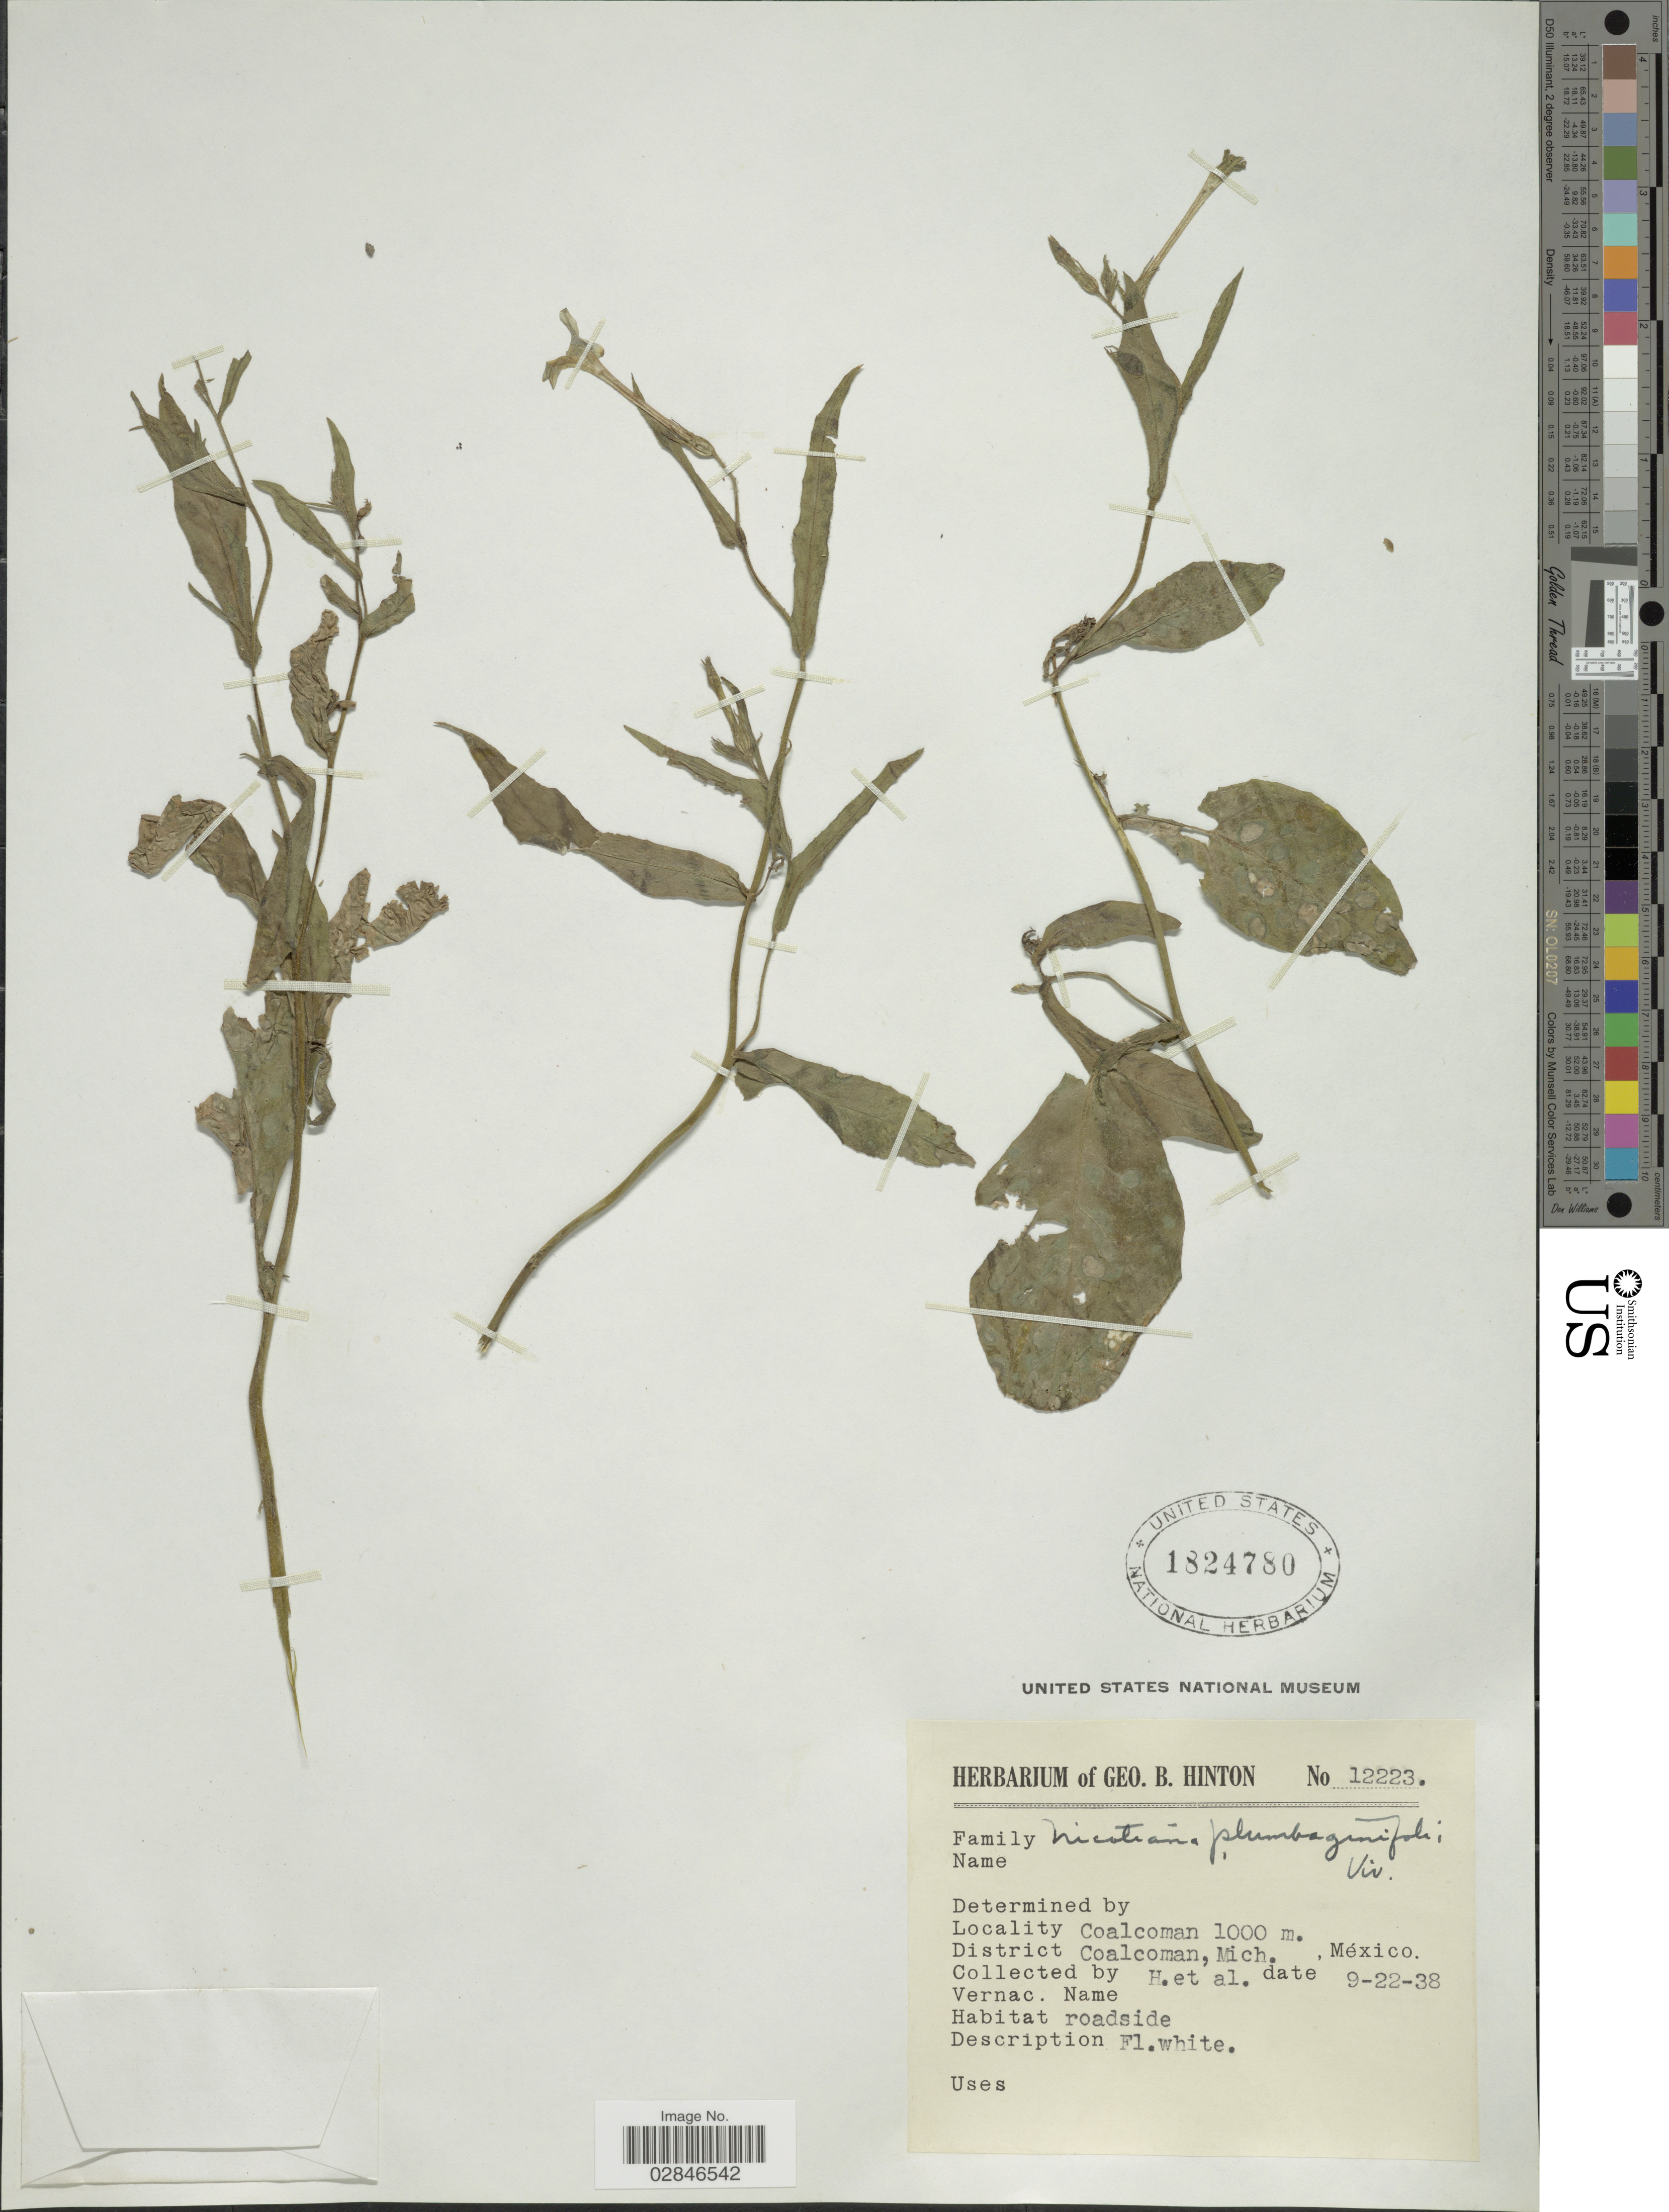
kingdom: Plantae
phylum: Tracheophyta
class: Magnoliopsida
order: Solanales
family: Solanaceae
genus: Nicotiana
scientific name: Nicotiana plumbaginifolia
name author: Viv.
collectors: G. B. Hinton & et al.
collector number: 12223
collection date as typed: Transcribed d/m/y: 22/9/38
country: Mexico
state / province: Michoacán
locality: Coalcoman, District Coalcoman.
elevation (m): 1000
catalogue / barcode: US 1824780